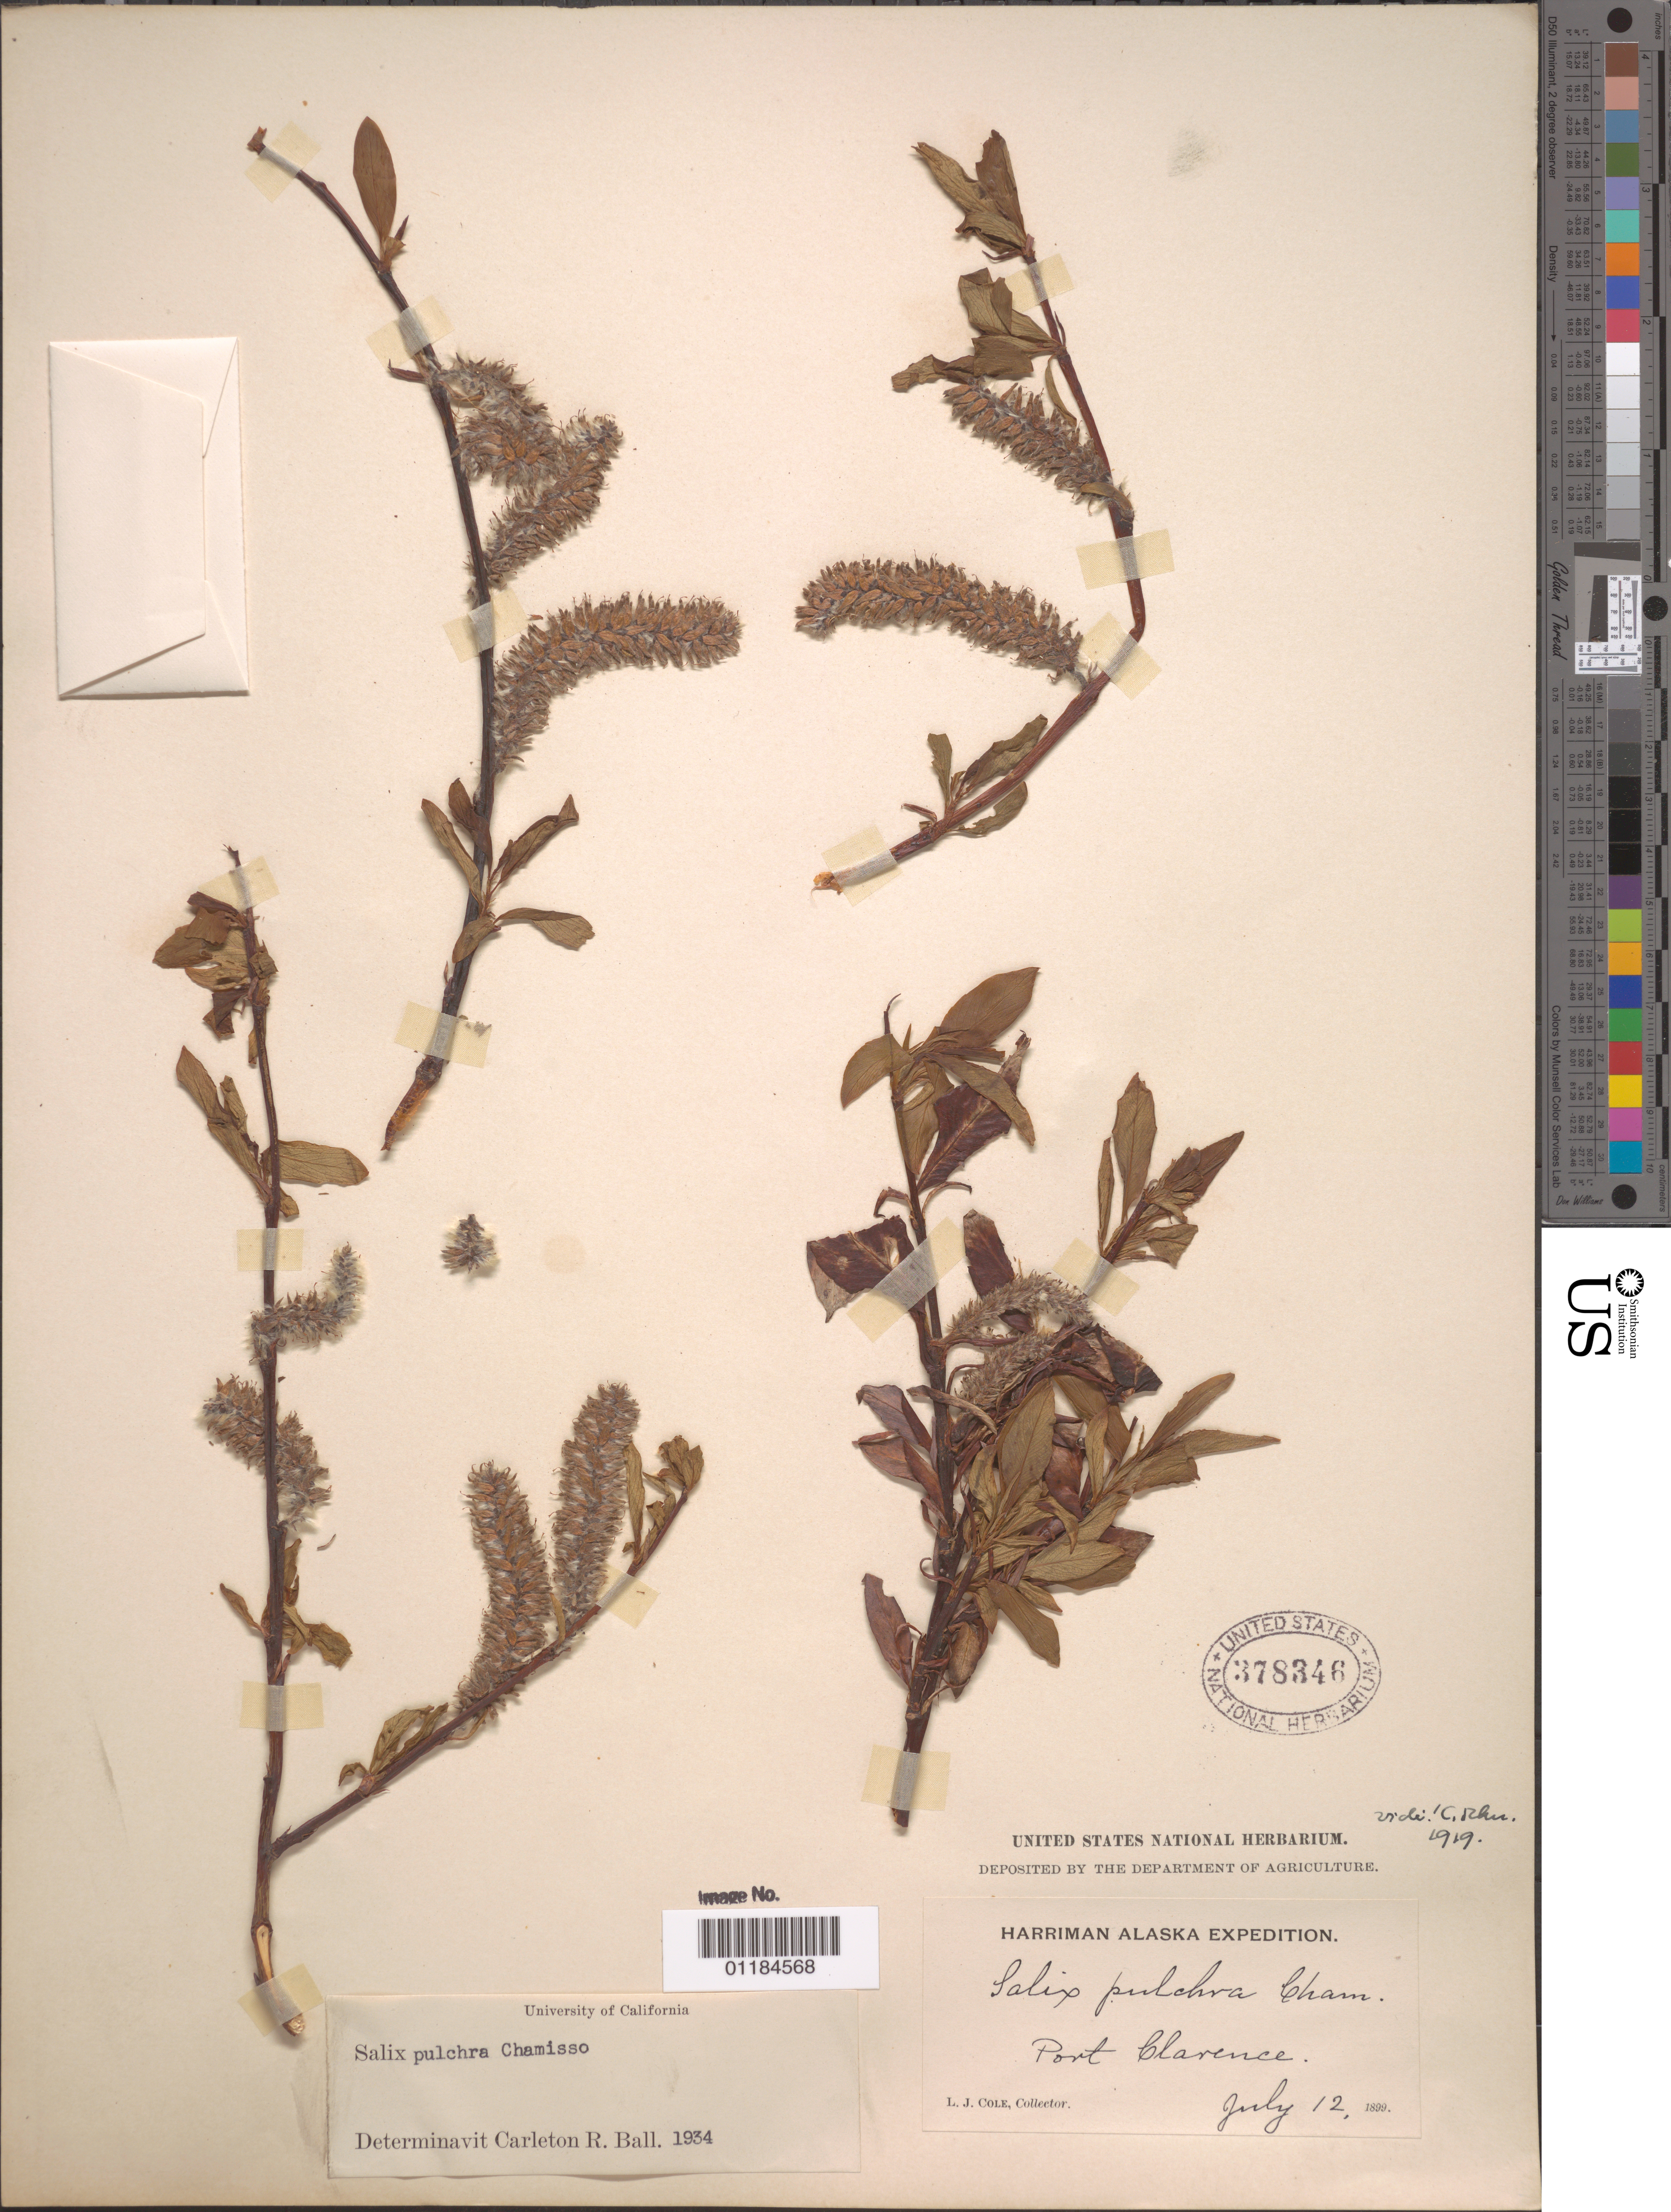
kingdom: Plantae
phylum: Tracheophyta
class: Magnoliopsida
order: Malpighiales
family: Salicaceae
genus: Salix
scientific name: Salix pulchra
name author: Cham.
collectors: L. Cole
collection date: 1899-07-12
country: United States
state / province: Alaska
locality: Port Clarence.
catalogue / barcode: US 378346